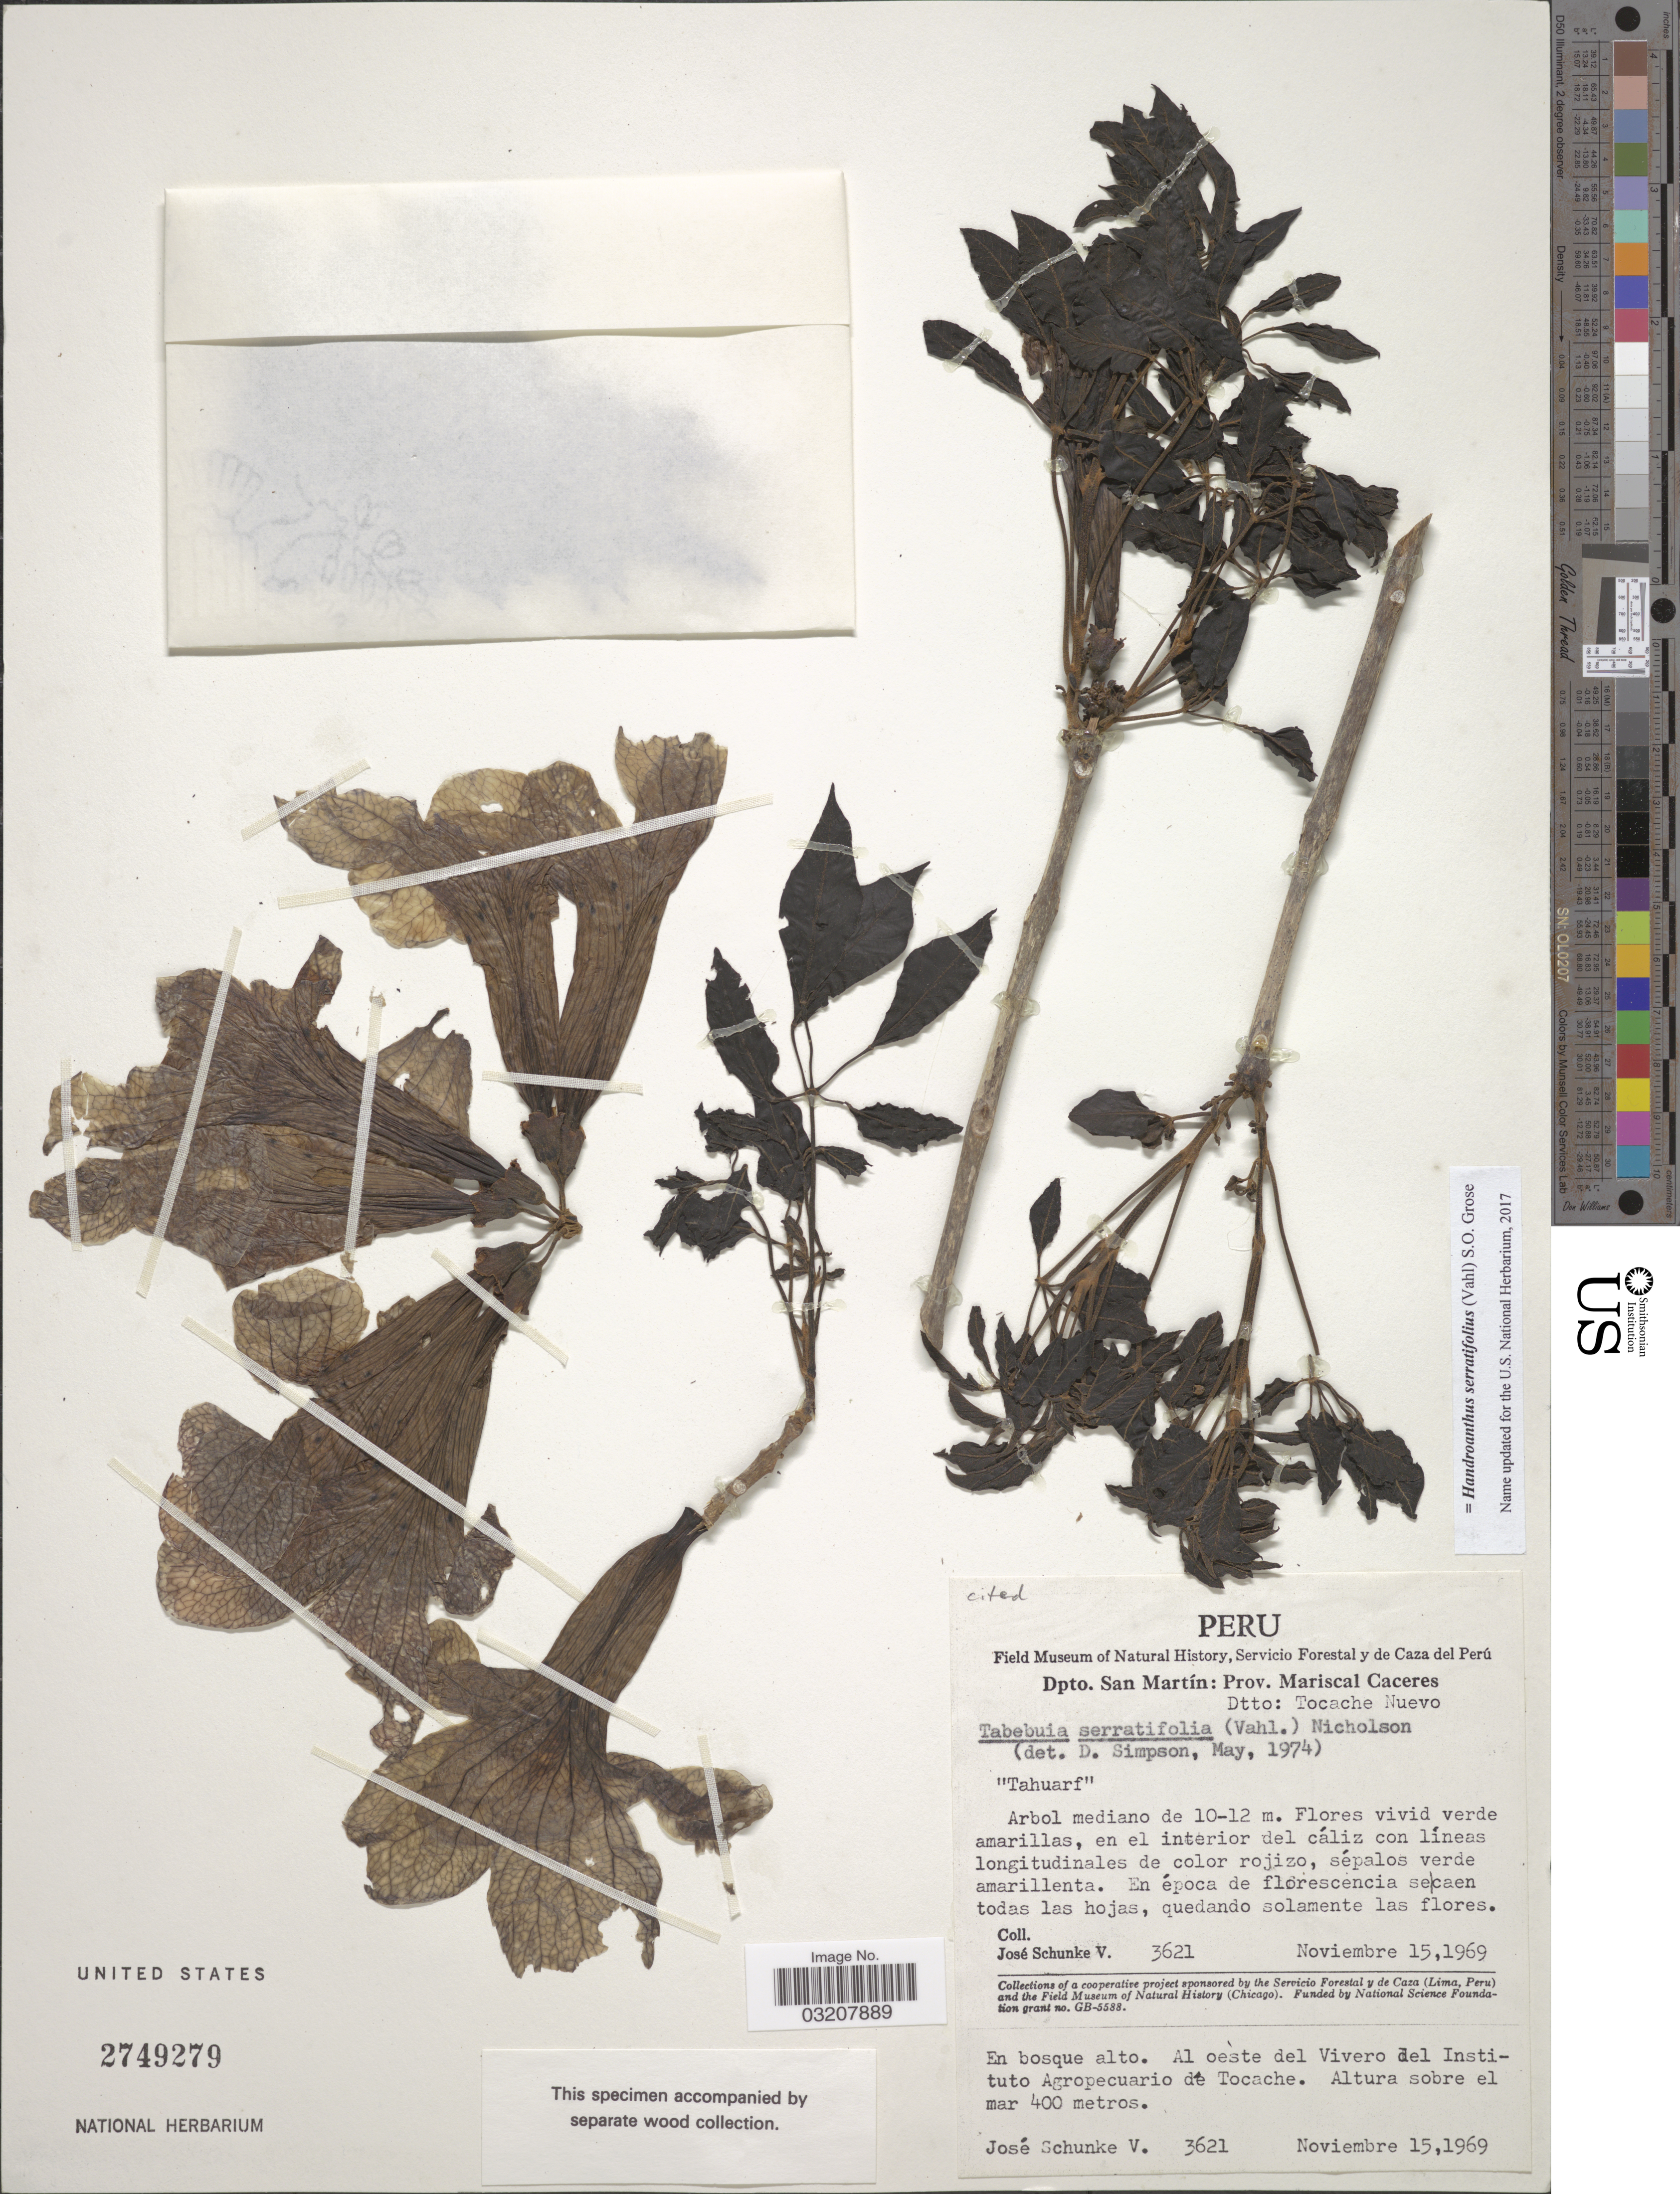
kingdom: Plantae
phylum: Tracheophyta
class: Magnoliopsida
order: Lamiales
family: Bignoniaceae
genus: Handroanthus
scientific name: Handroanthus serratifolius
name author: (Vahl) S.O. Grose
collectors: J. Schunke Vigo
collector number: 3621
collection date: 1969-11-15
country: Peru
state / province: San Martín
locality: Dpto. San Martín: Prov. Mariscal Caceres. Dtto: Tocache Nuevo. En bosque alto. Al oeste del Vivero del Instituto Agropecuario de Tocache.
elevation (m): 400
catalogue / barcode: US 2749279